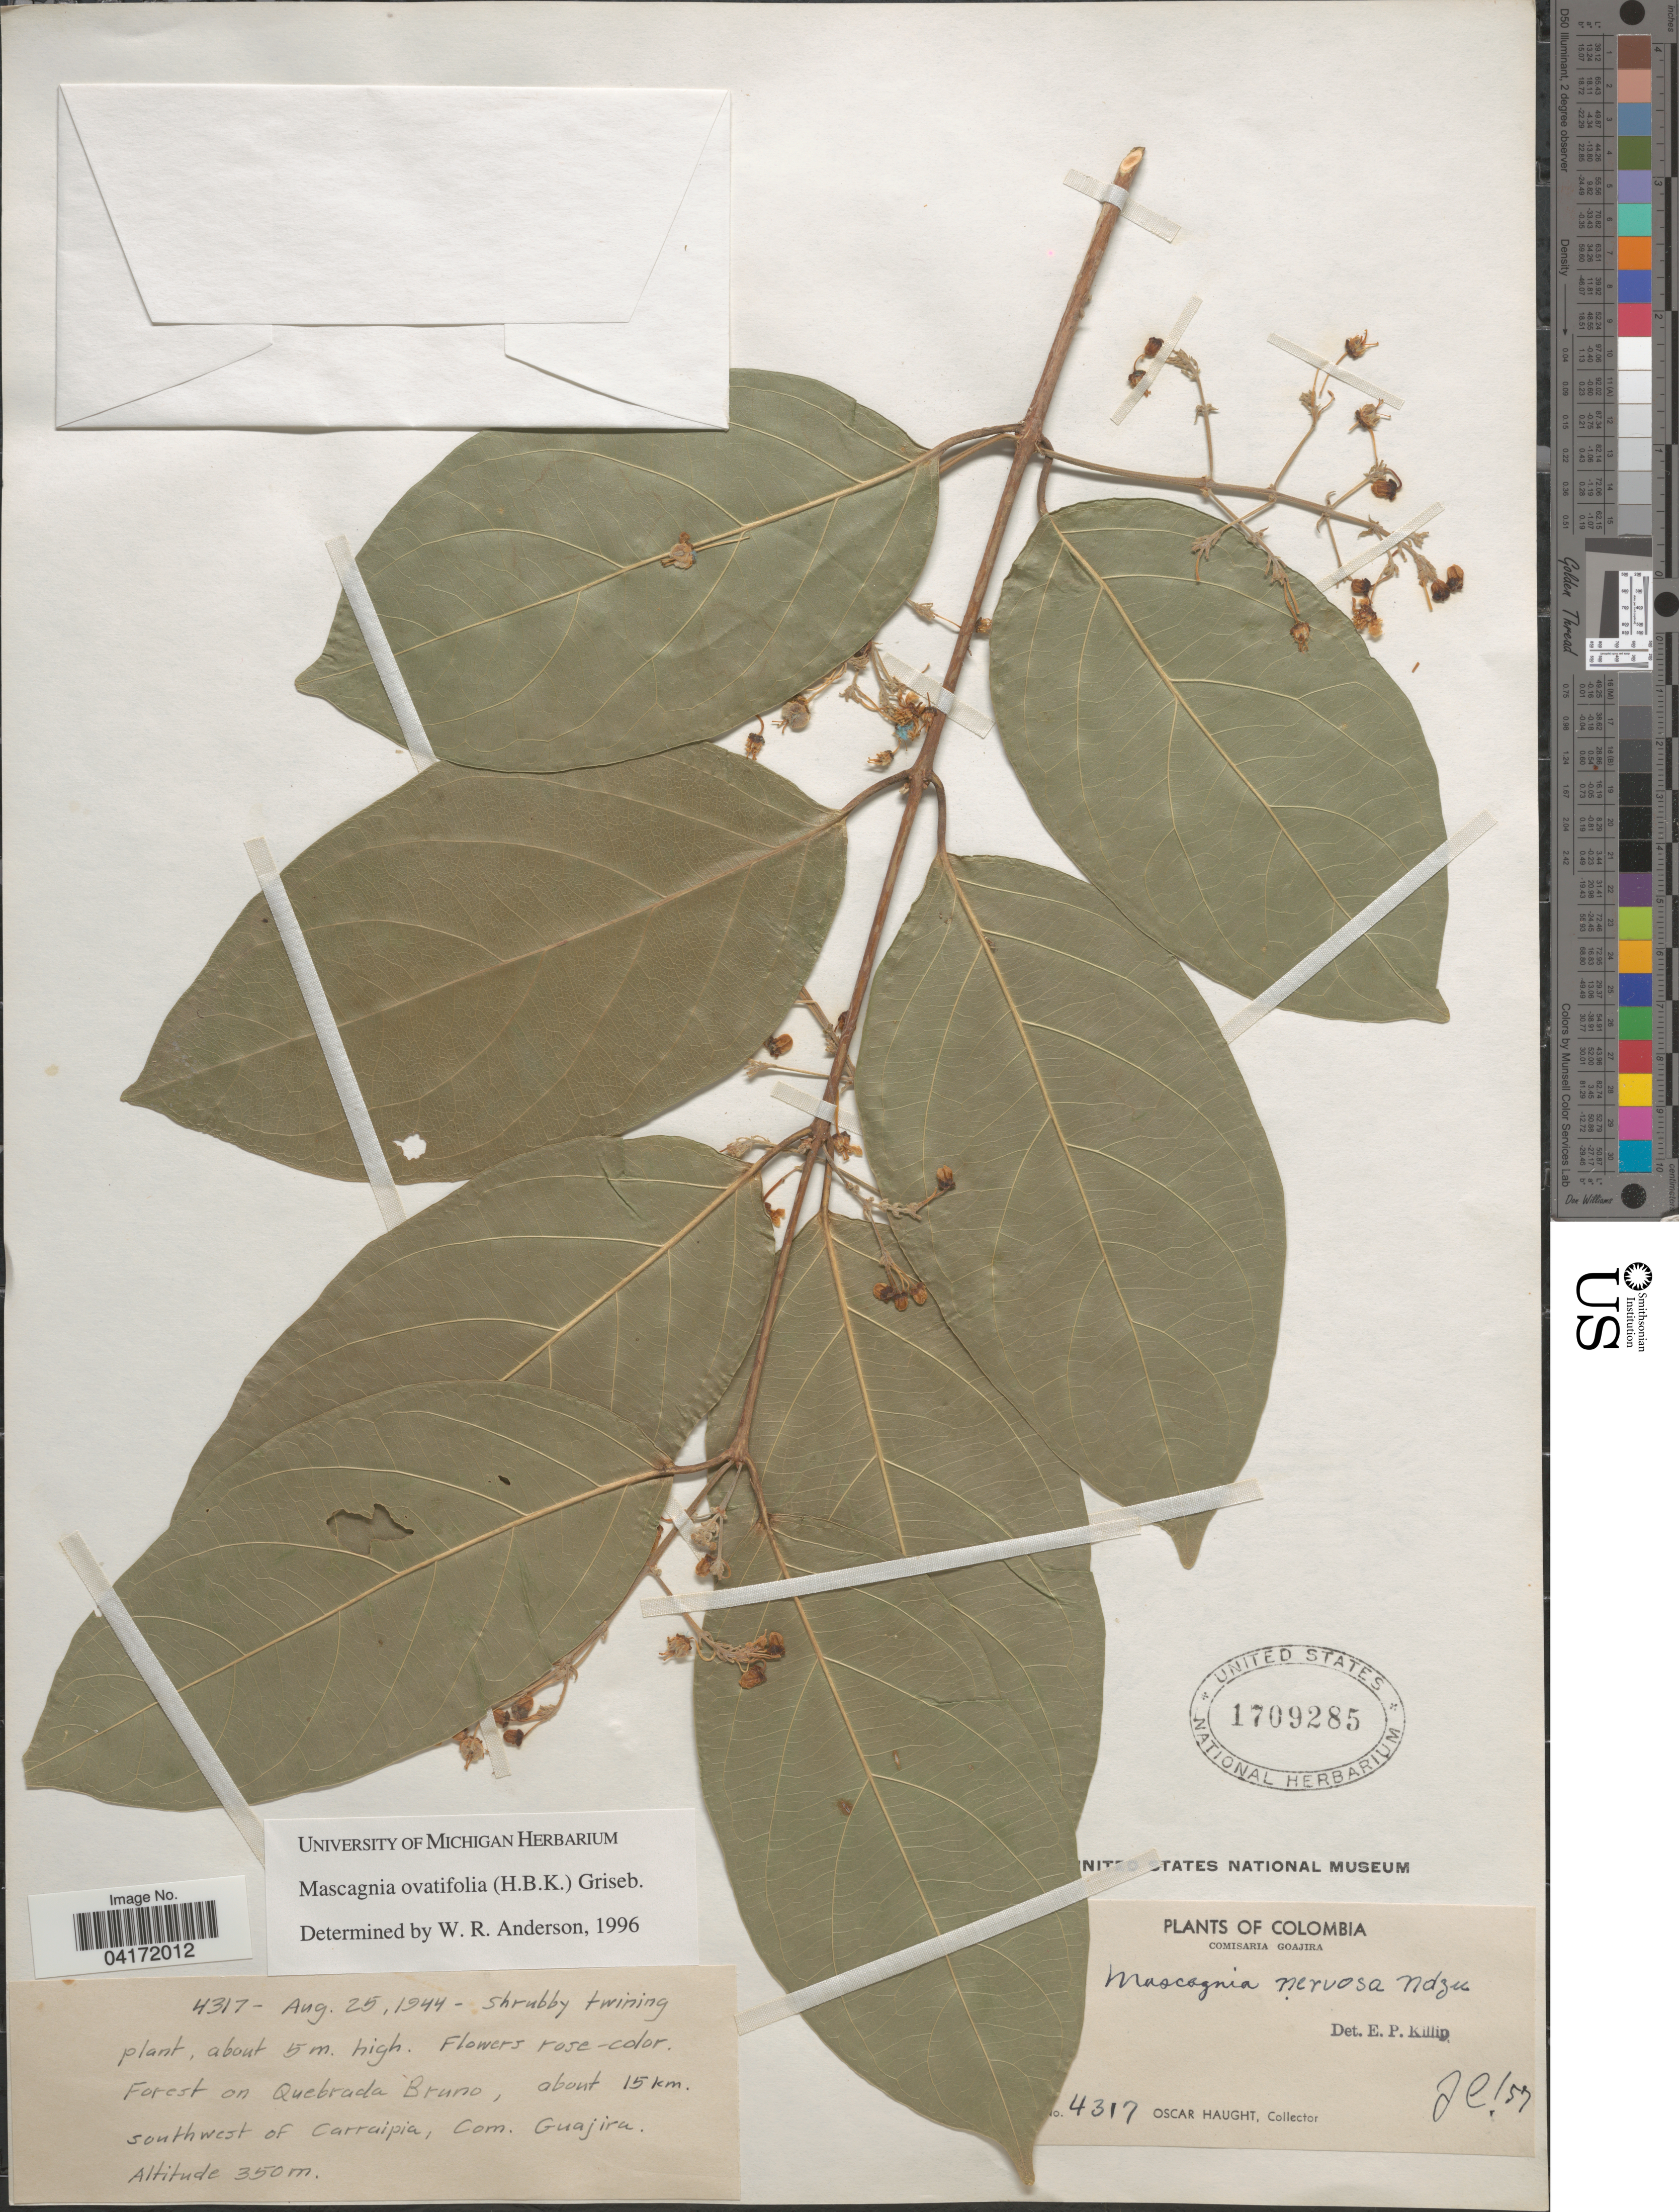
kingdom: Plantae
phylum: Tracheophyta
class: Magnoliopsida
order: Malpighiales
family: Malpighiaceae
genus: Mascagnia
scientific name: Mascagnia ovatifolia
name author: (Kunth) Griseb.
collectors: O. L. Haught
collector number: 4317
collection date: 1944-08-25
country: Colombia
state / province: La Guajira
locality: Comisaria Goajira. Forest on Quebrada Bruno, about 15 km. southwest of Carraipia, Com. Guajira.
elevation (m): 350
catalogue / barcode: US 1709285